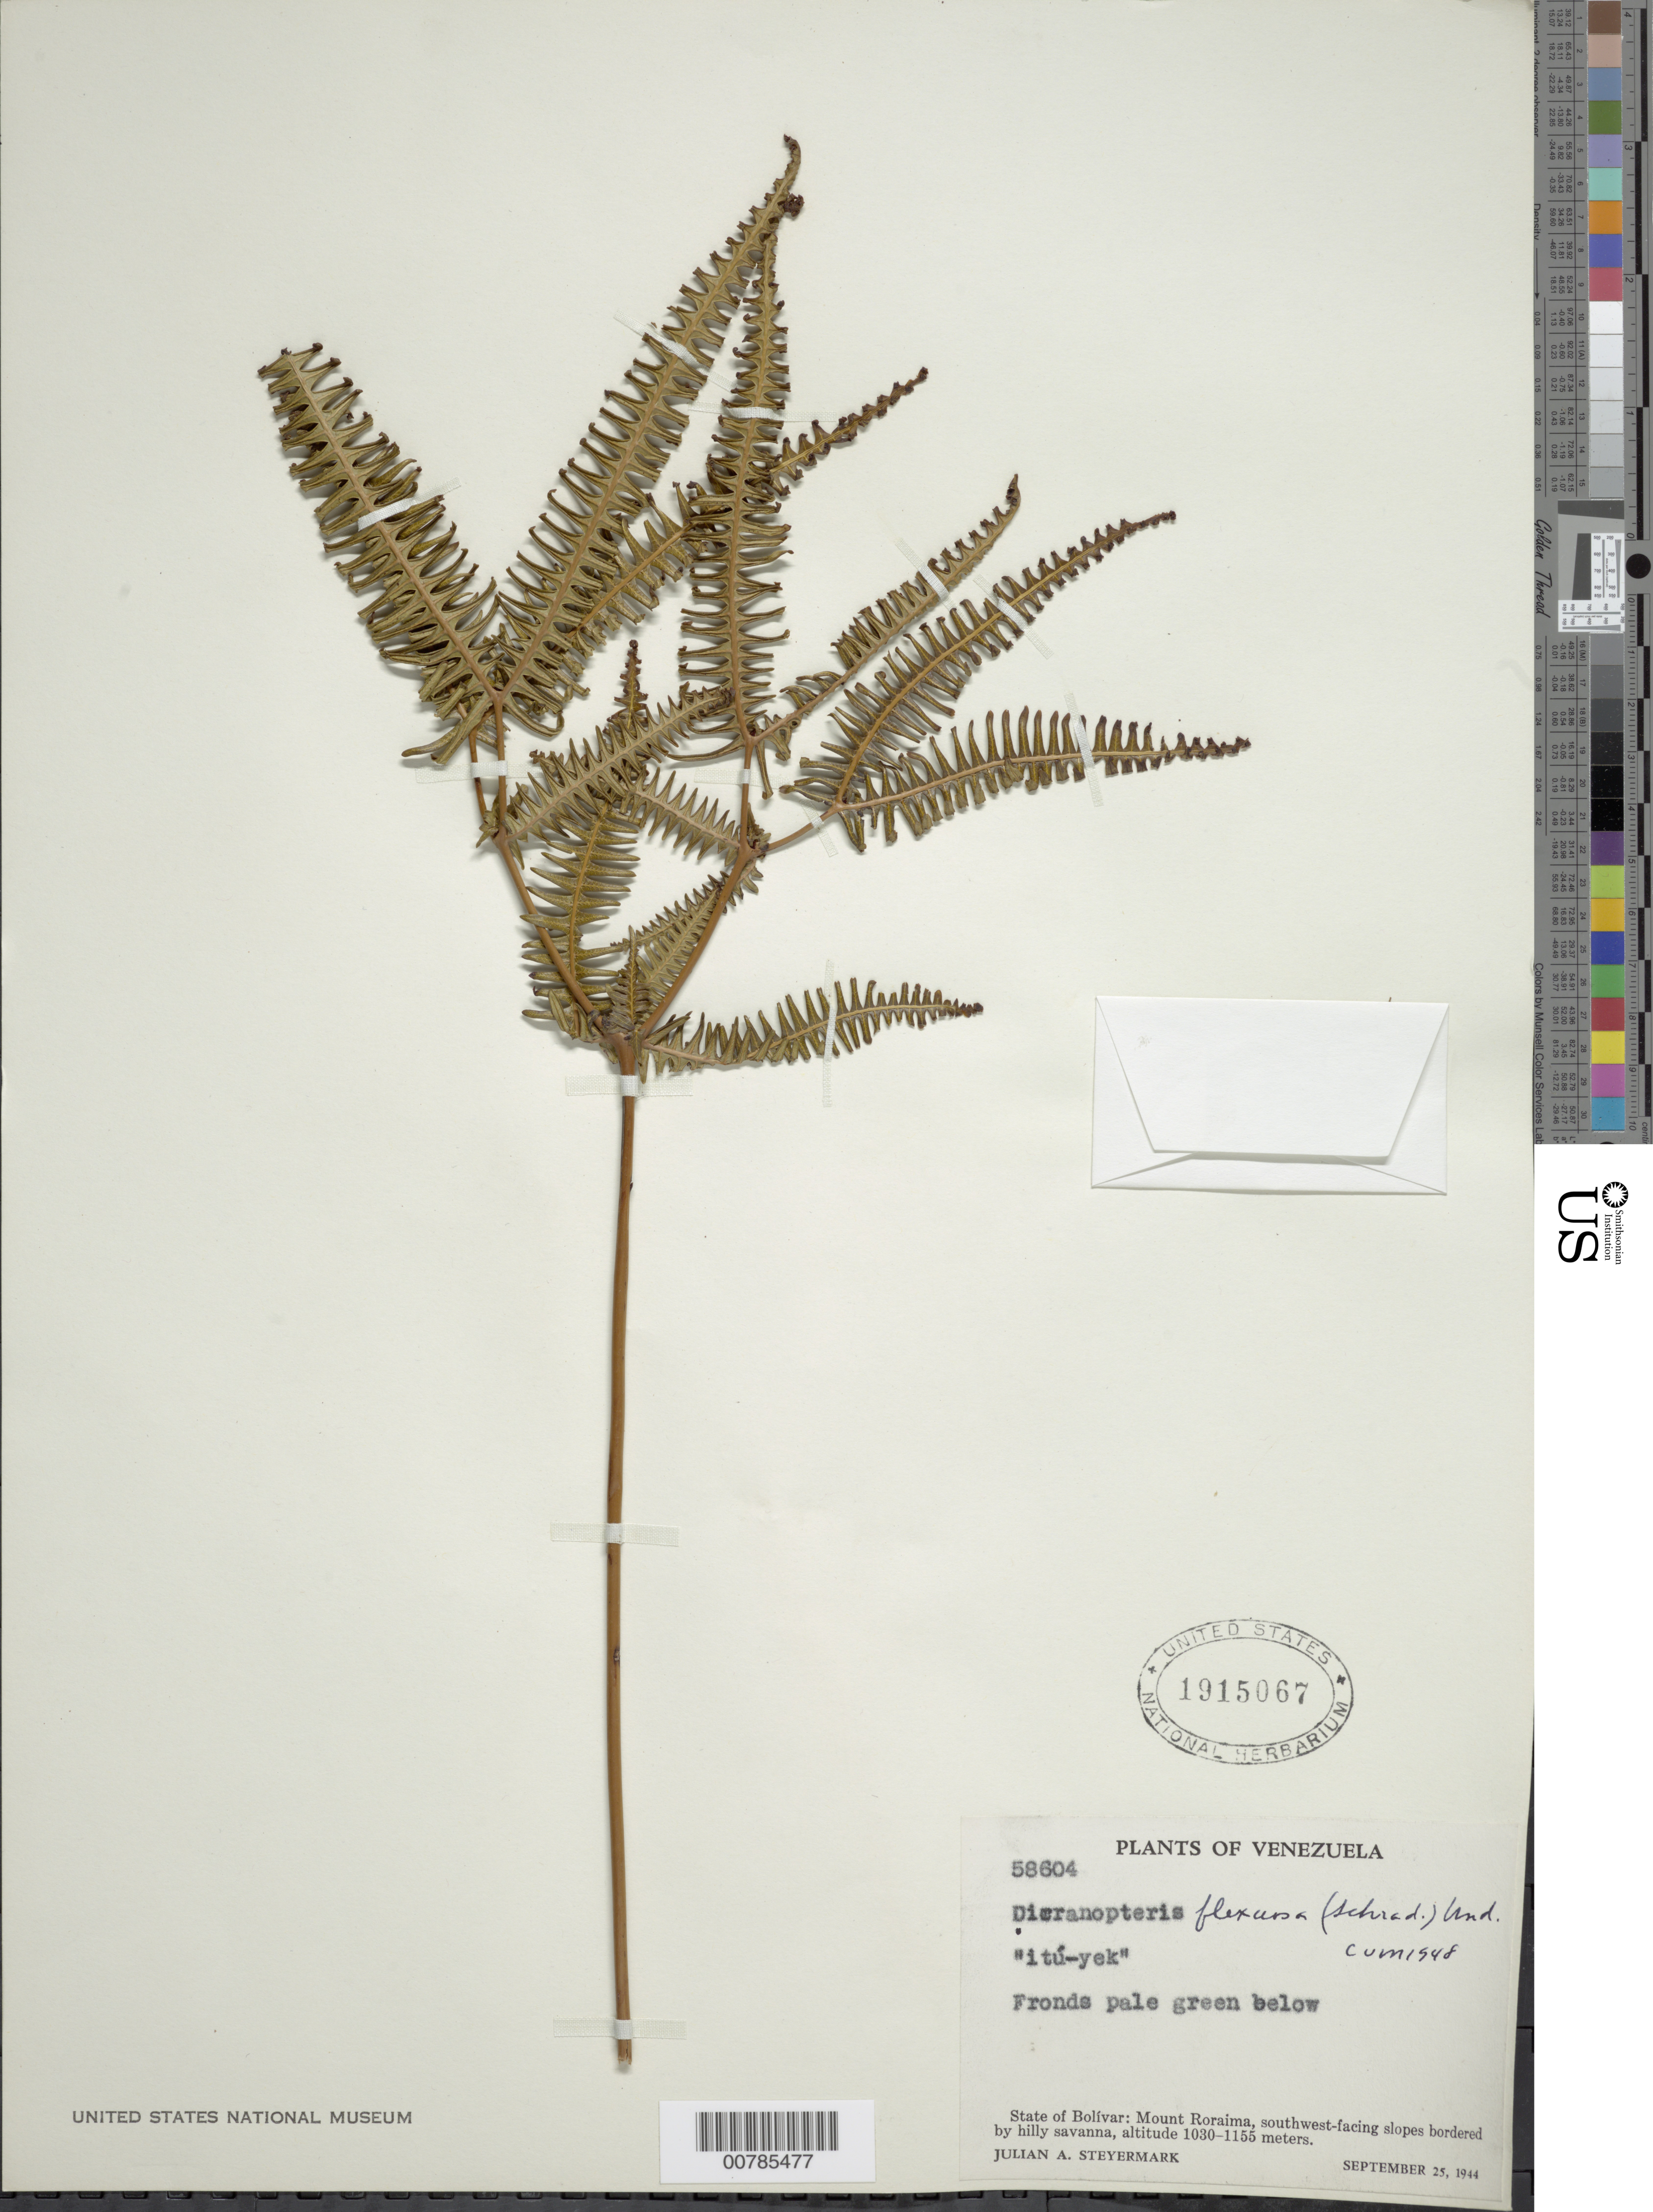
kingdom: Plantae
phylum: Tracheophyta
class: Polypodiopsida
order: Gleicheniales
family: Gleicheniaceae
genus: Dicranopteris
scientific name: Dicranopteris flexuosa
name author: (Schrad.) Underw.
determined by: Morton, C. V.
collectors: J. Steyermark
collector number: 58604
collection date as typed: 25-Sep-44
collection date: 1944-09-25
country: Venezuela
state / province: Bolívar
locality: Gran Sabana, Mt. Roraima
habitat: SW facing slopes bordered by hilly savanna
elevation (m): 1030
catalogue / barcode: US 1915067